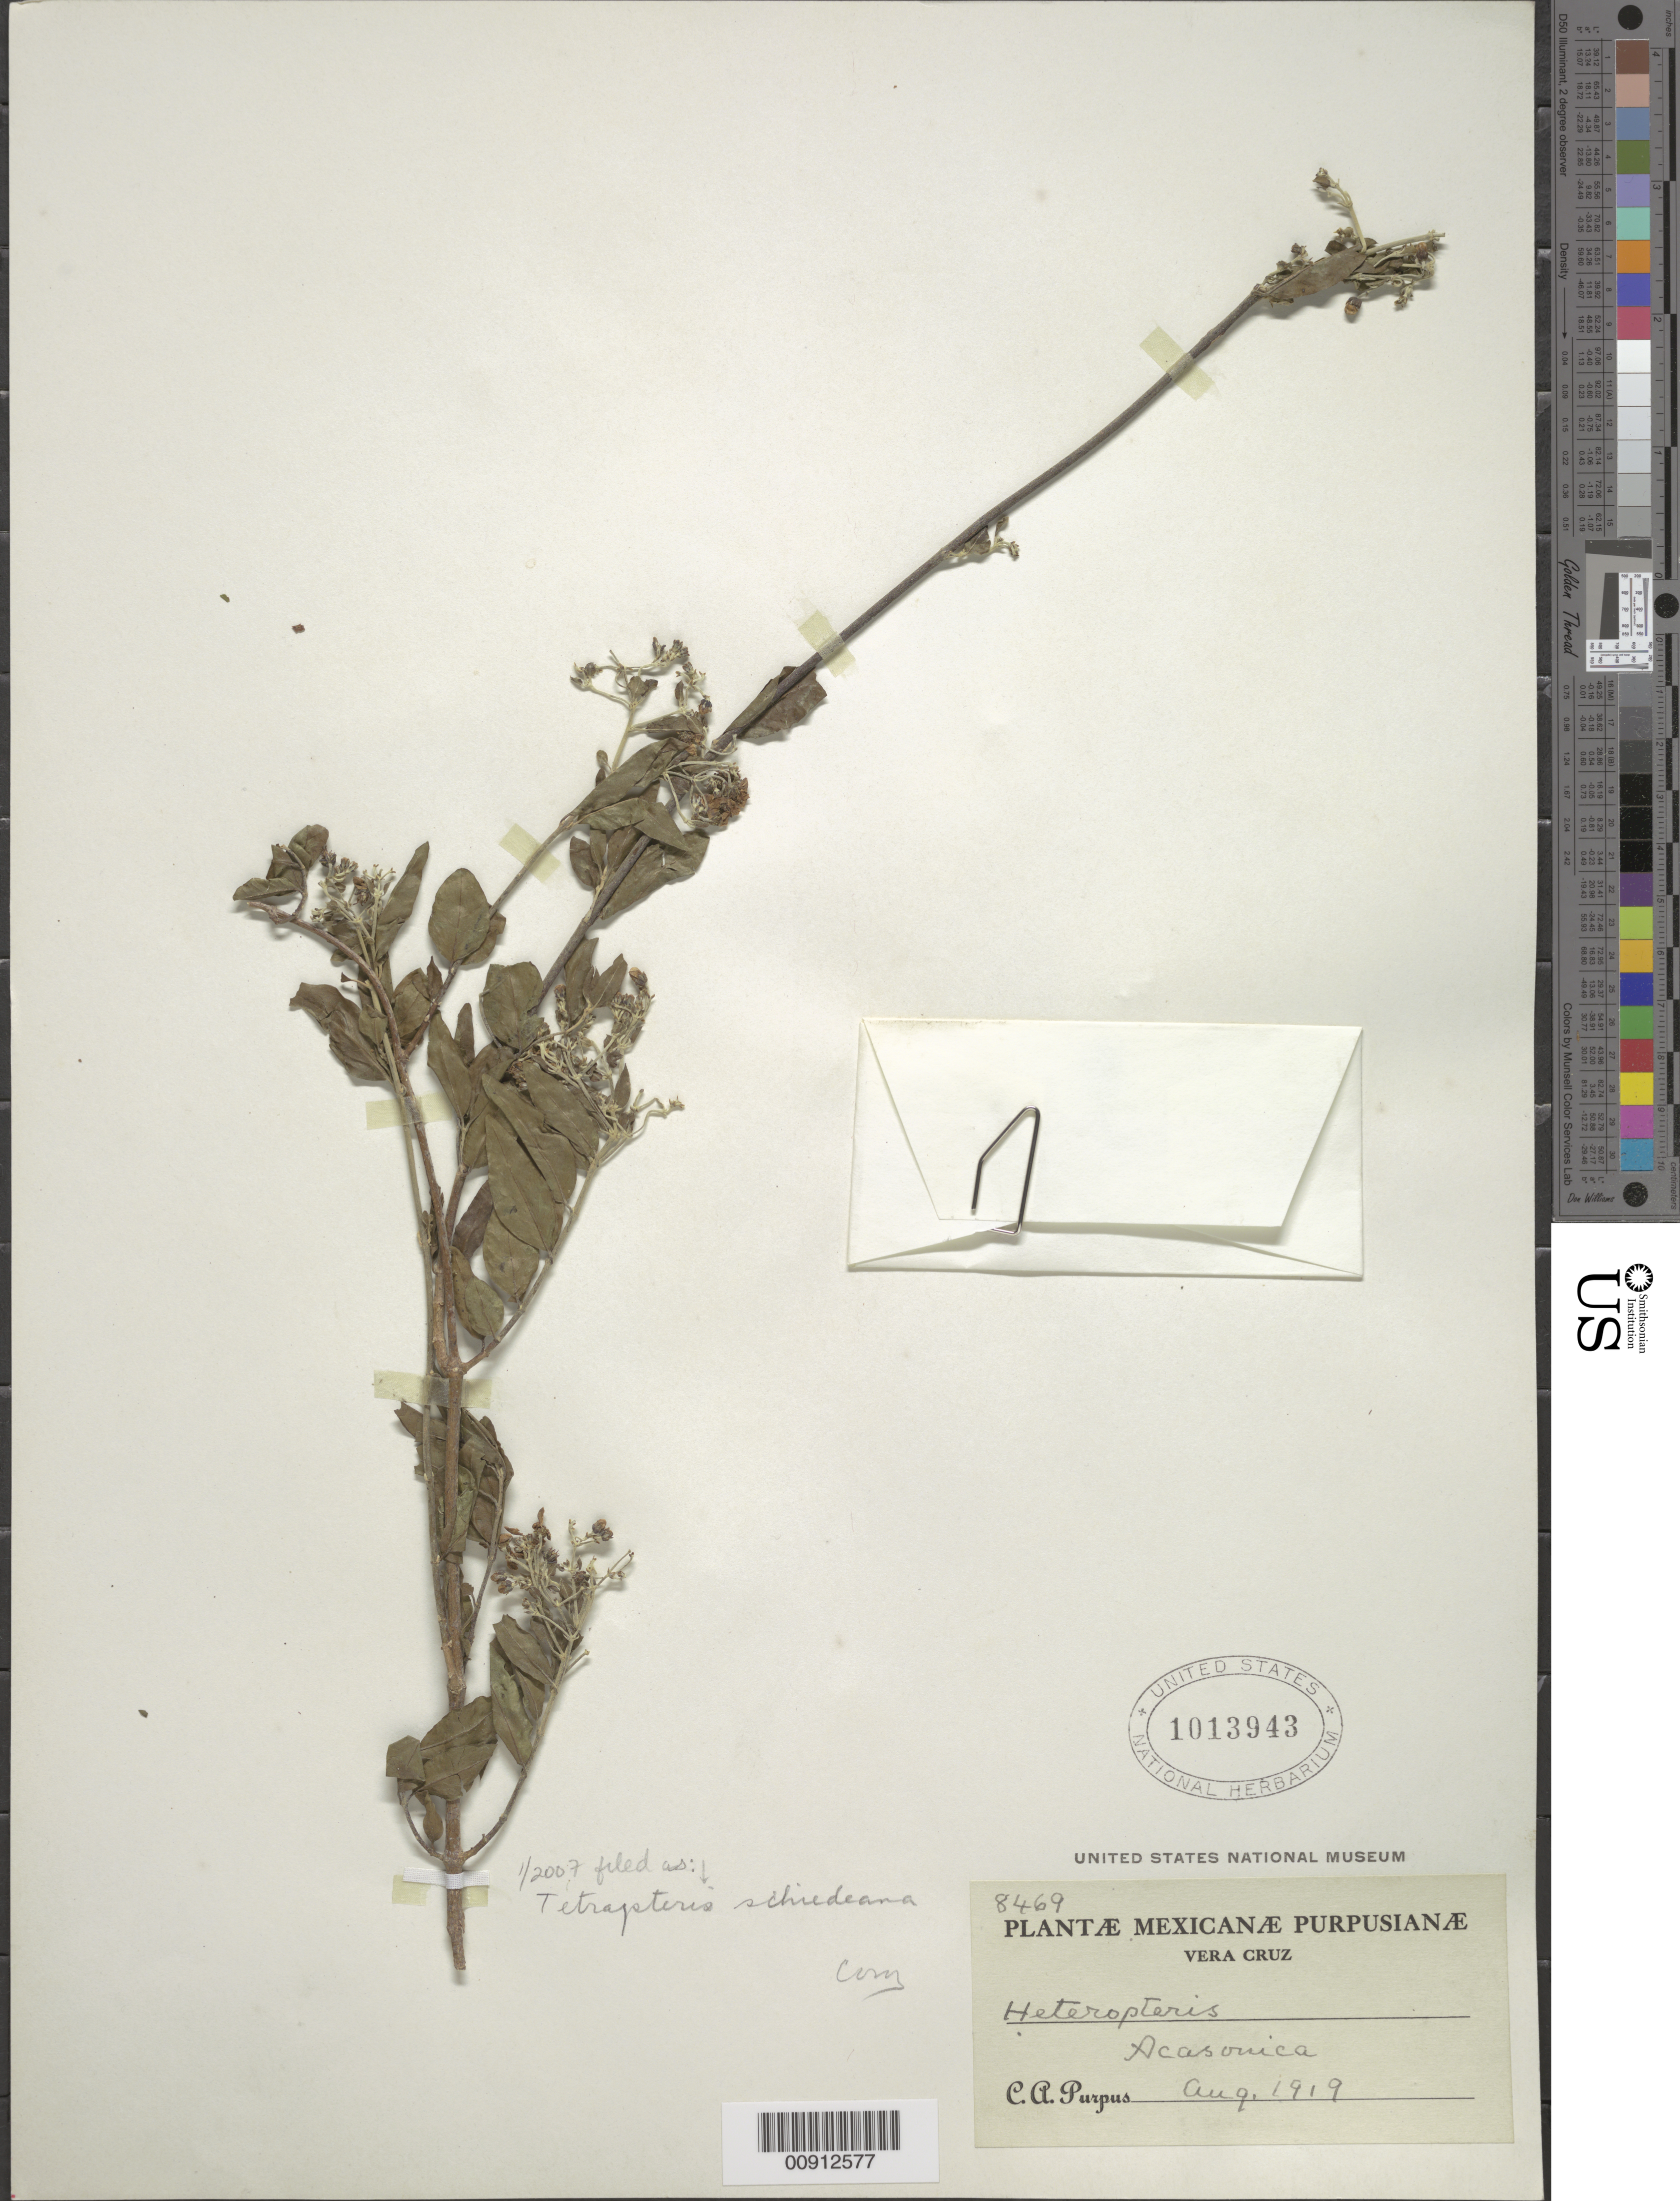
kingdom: Plantae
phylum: Tracheophyta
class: Magnoliopsida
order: Malpighiales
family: Malpighiaceae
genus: Tetrapterys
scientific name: Tetrapterys schiedeana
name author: Schltdl. & Cham.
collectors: C. A. Purpus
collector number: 8469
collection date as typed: Aug 1919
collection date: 1919-08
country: Mexico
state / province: Veracruz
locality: Acasonica, Veracruz.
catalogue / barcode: US 1013943